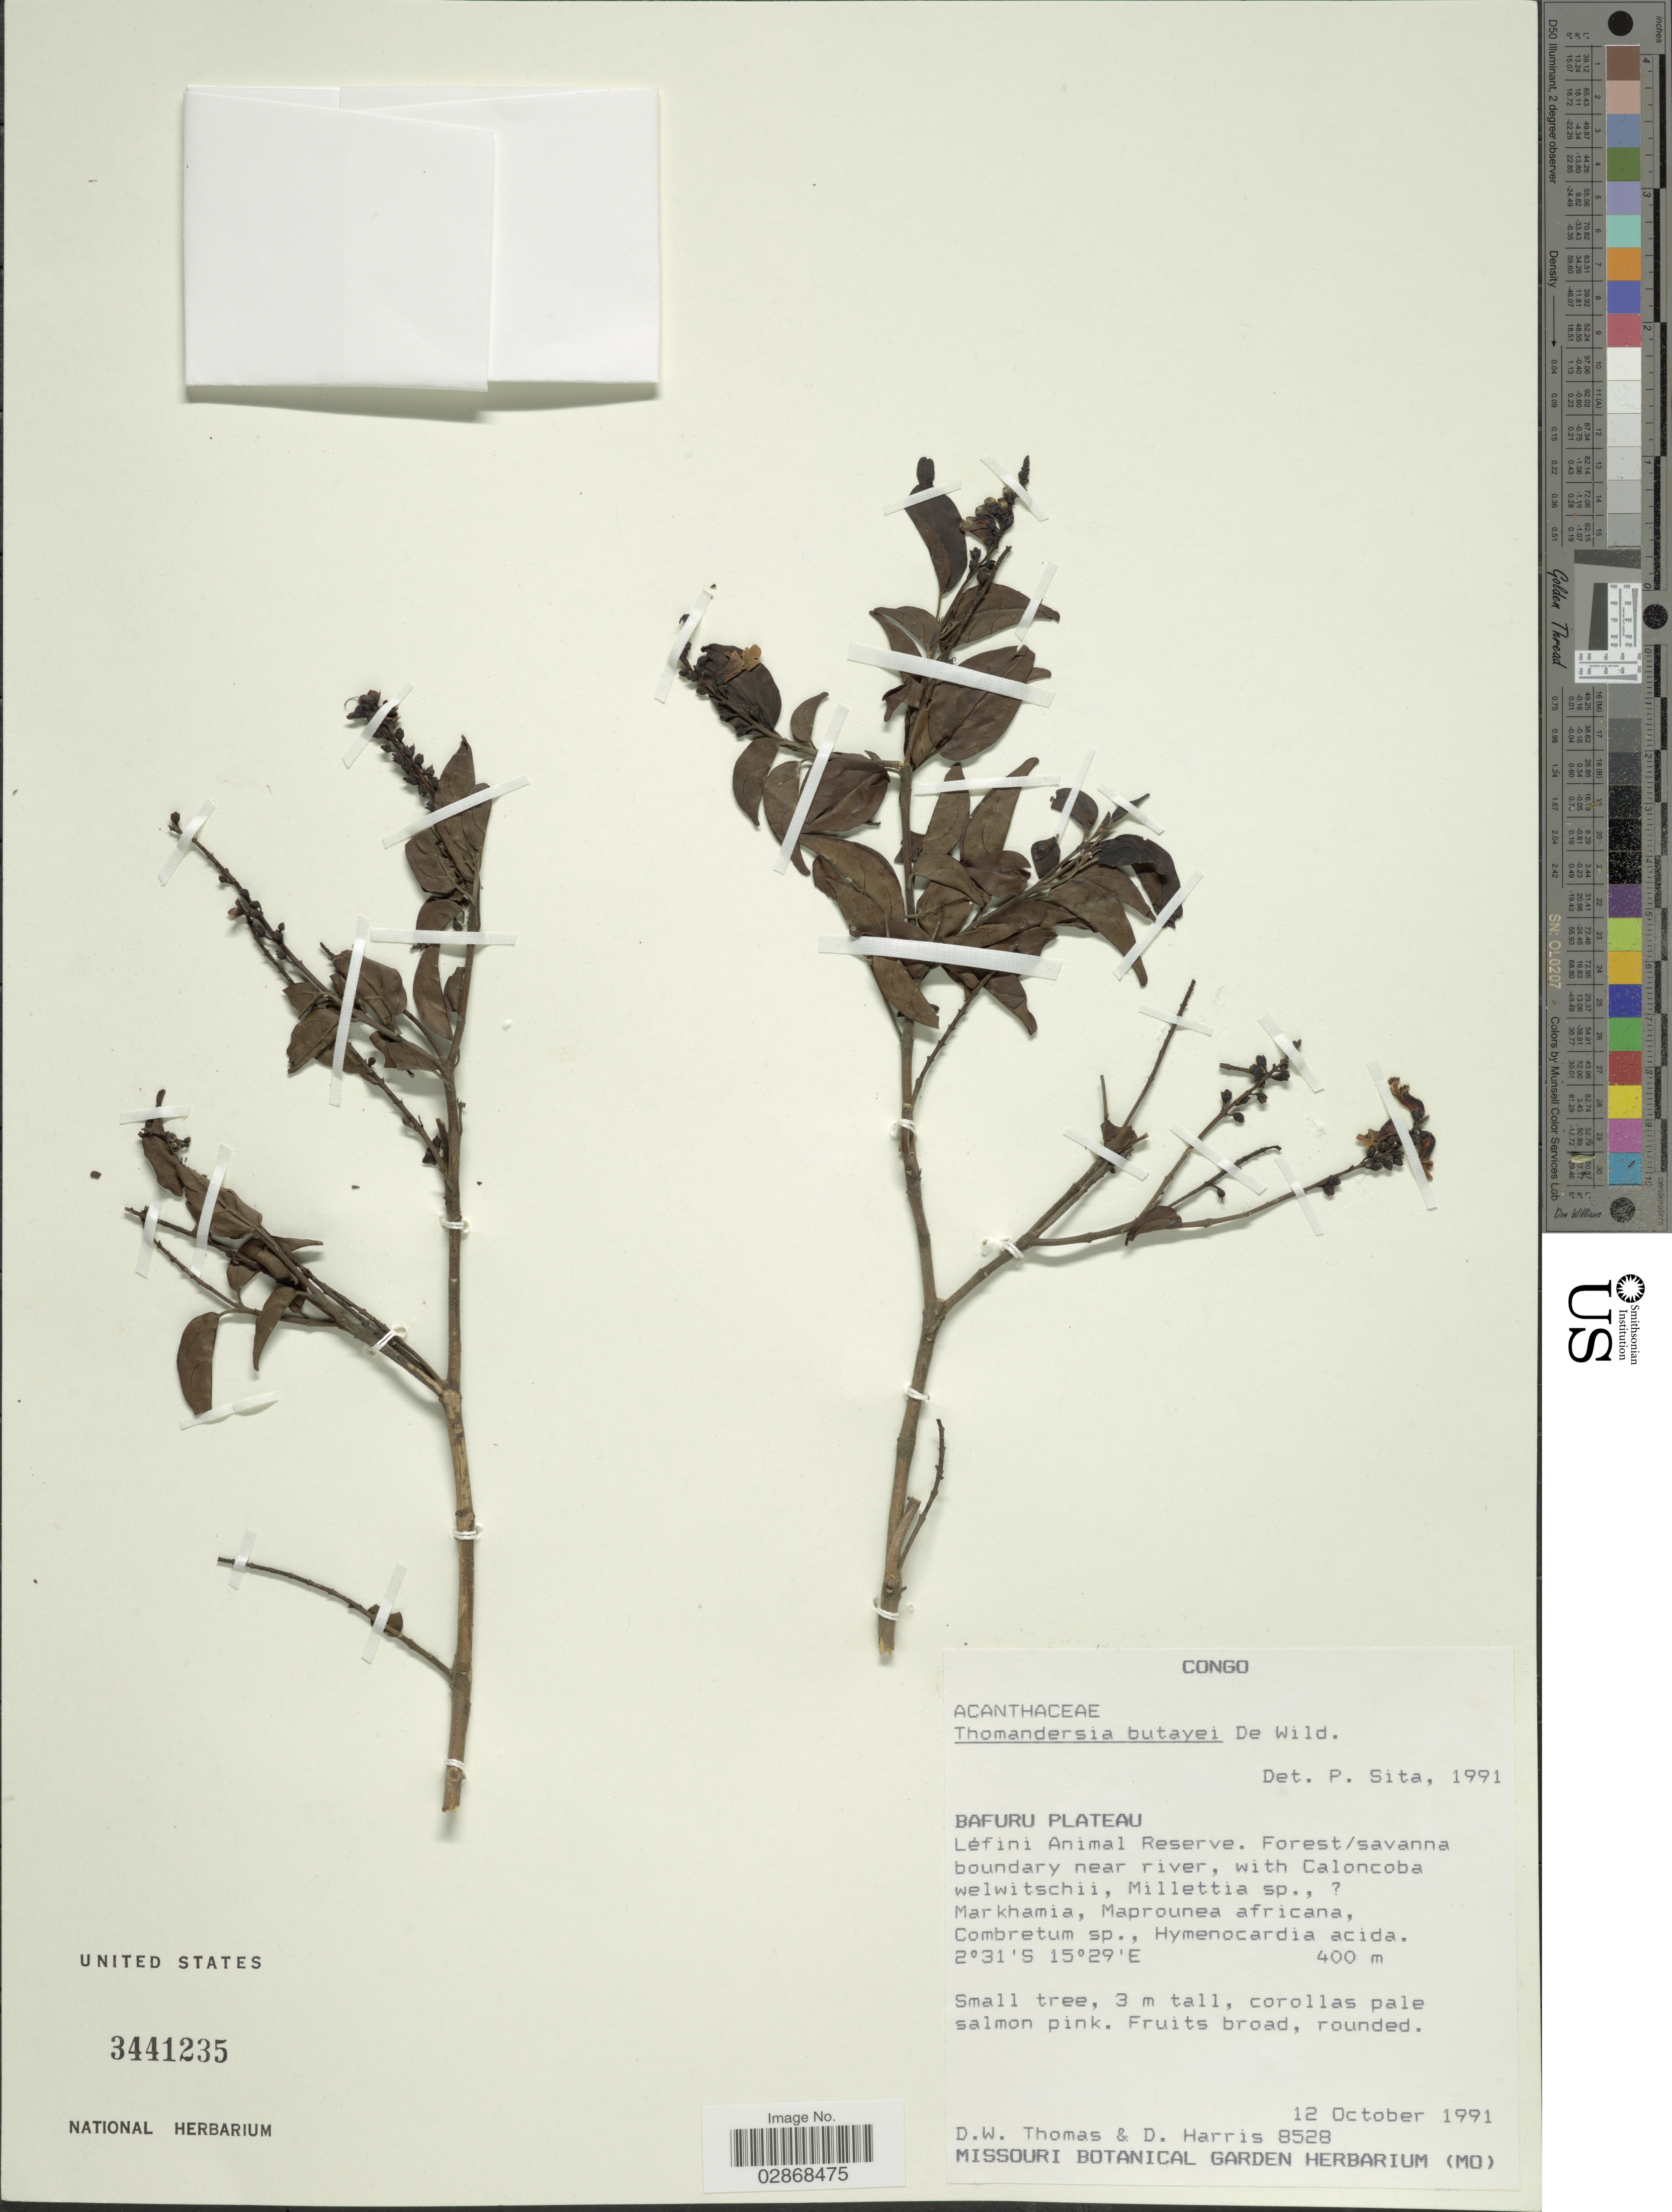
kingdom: Plantae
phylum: Tracheophyta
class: Magnoliopsida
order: Lamiales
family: Thomandersiaceae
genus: Thomandersia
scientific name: Thomandersia butayei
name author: De Wild.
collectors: D. W. Thomas & D. Harris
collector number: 8528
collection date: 1991-10-12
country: Congo, Republic of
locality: Congo. Bafuru Plateau. Léfini Animal Reserve.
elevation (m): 400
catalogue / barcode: US 3441235